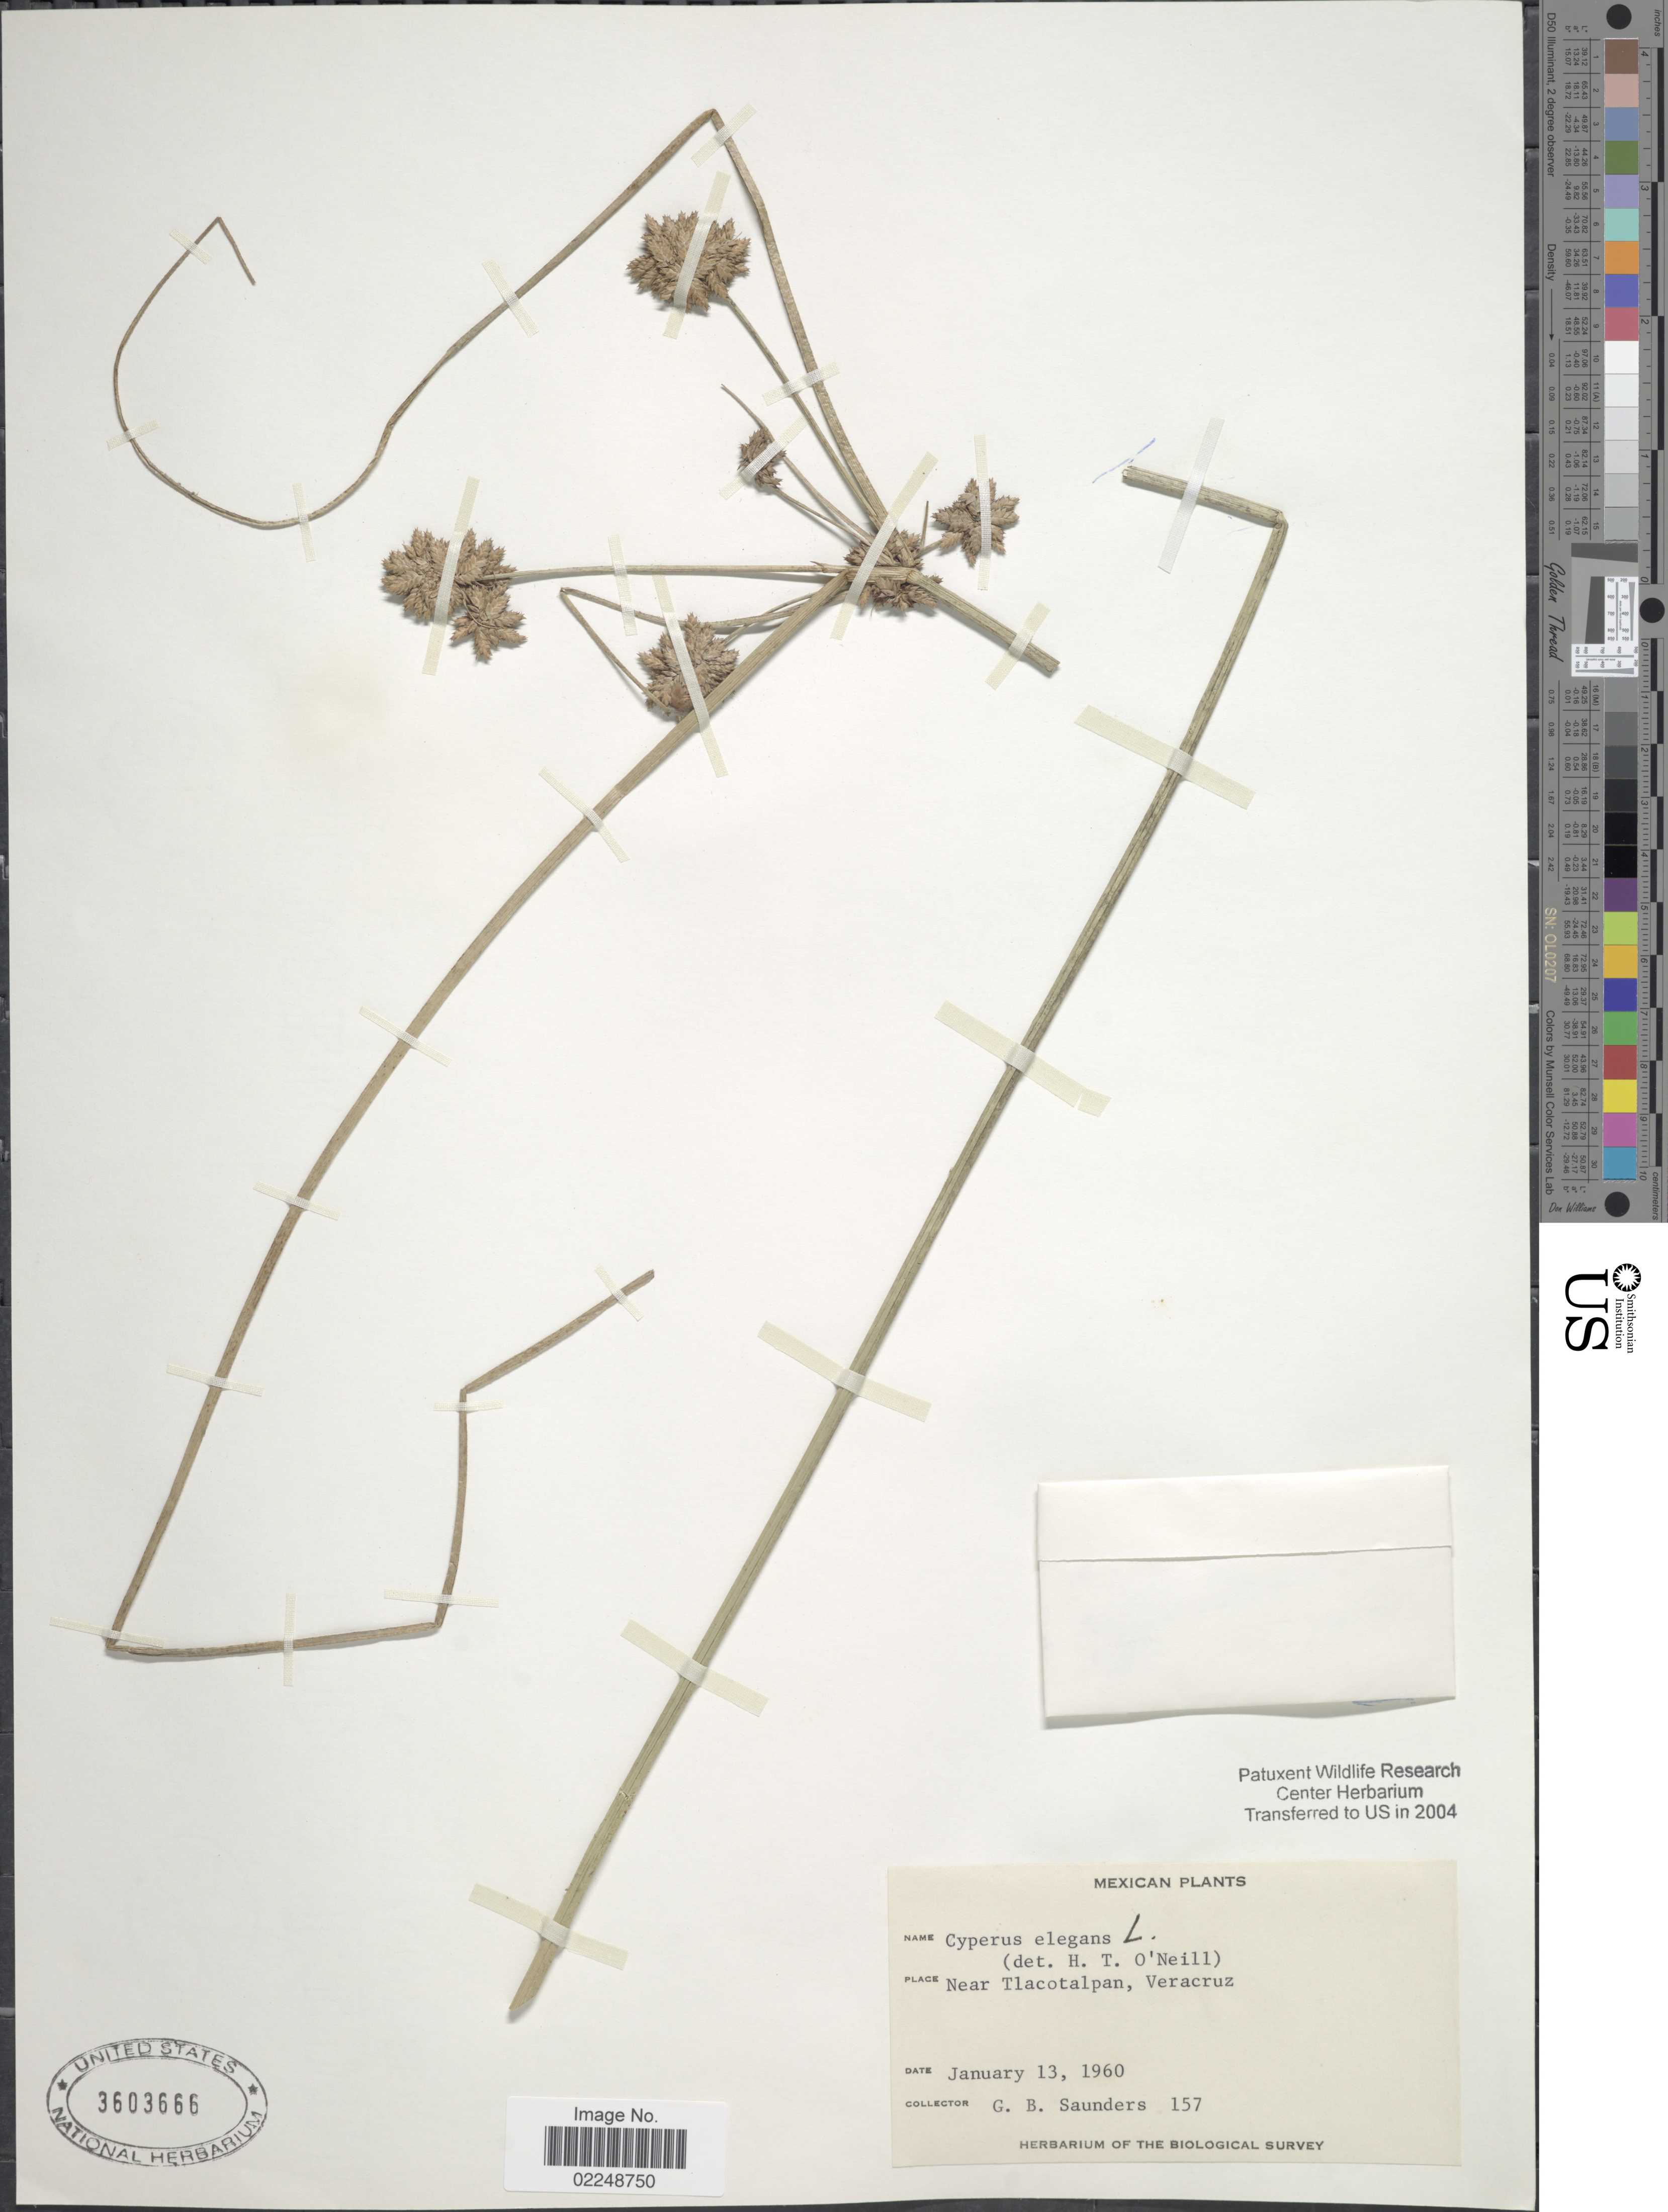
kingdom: Plantae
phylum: Tracheophyta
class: Liliopsida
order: Poales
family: Cyperaceae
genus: Cyperus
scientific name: Cyperus elegans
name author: L.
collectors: G. B. Saunders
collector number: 157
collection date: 1960-01-13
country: Mexico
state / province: Veracruz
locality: Near Tlacotalpan, Veracruz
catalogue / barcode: US 3603666